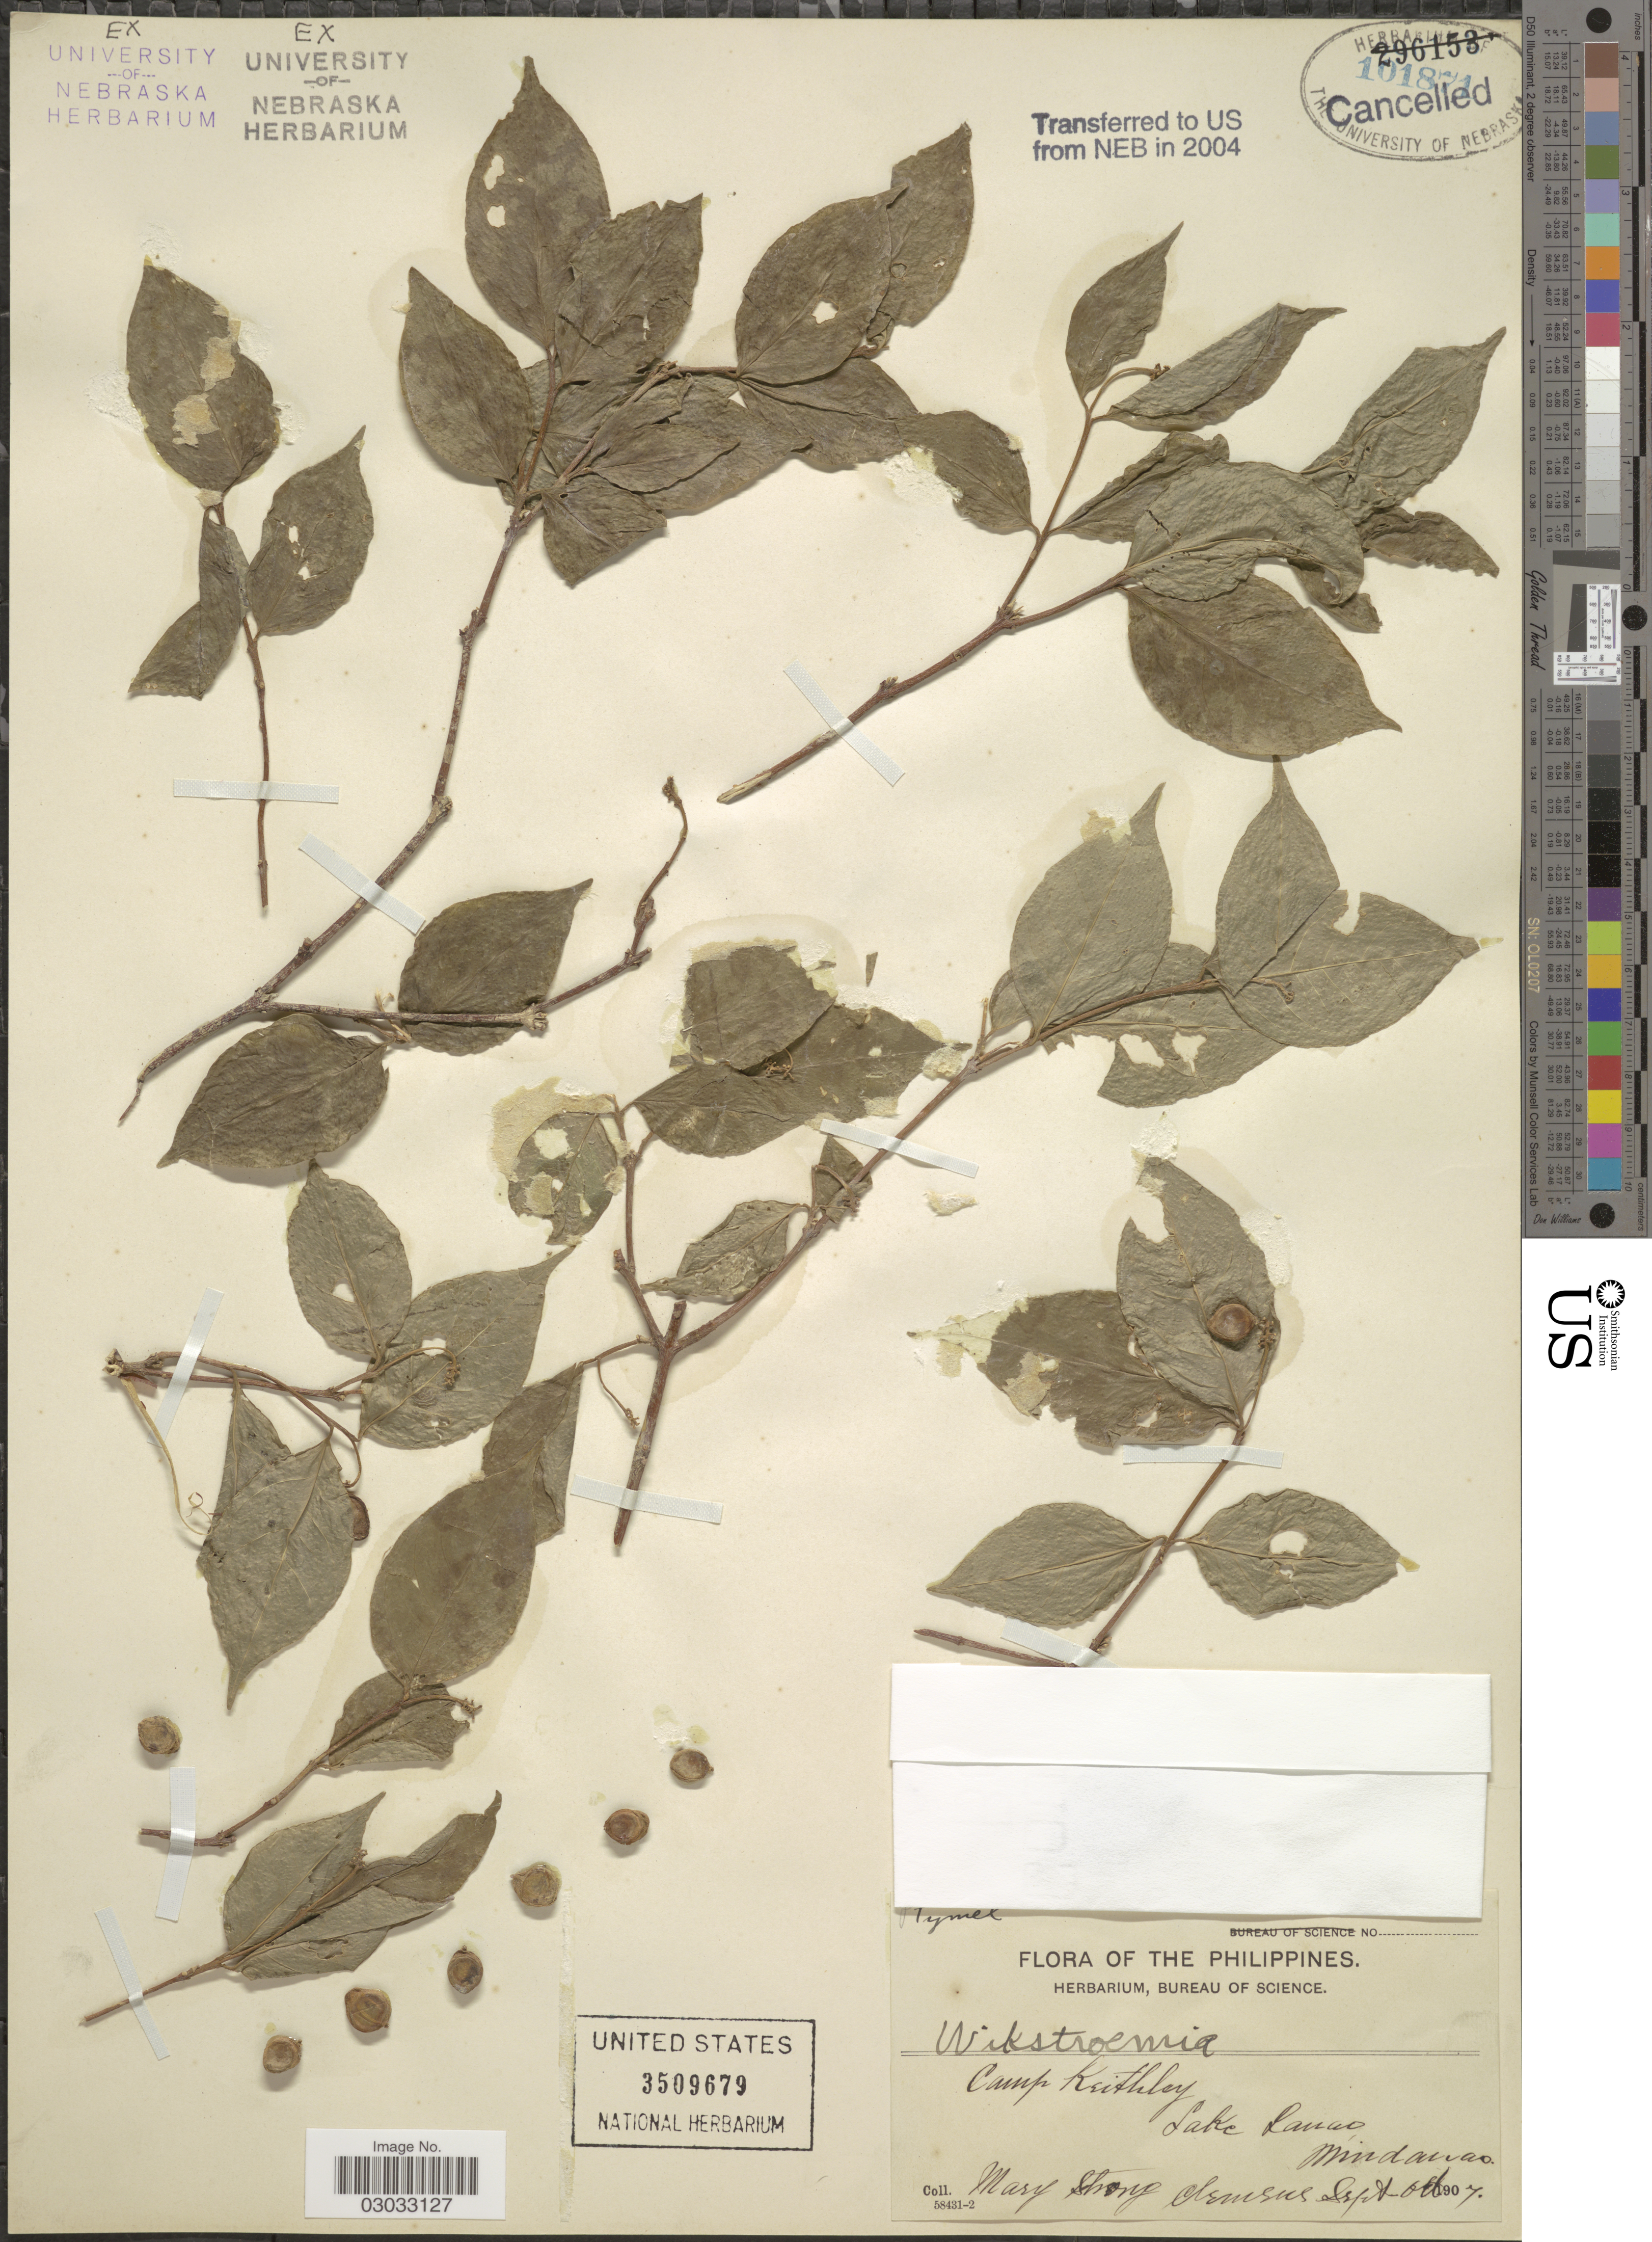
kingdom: Plantae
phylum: Tracheophyta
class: Magnoliopsida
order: Malvales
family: Thymelaeaceae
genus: Wikstroemia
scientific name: Wikstroemia sp.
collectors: M. S. Clemens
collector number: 58431-2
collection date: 1907-09/1907-10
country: Philippines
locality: Camp Keithly, Lake Lanao, Mindanao.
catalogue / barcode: US 3509679